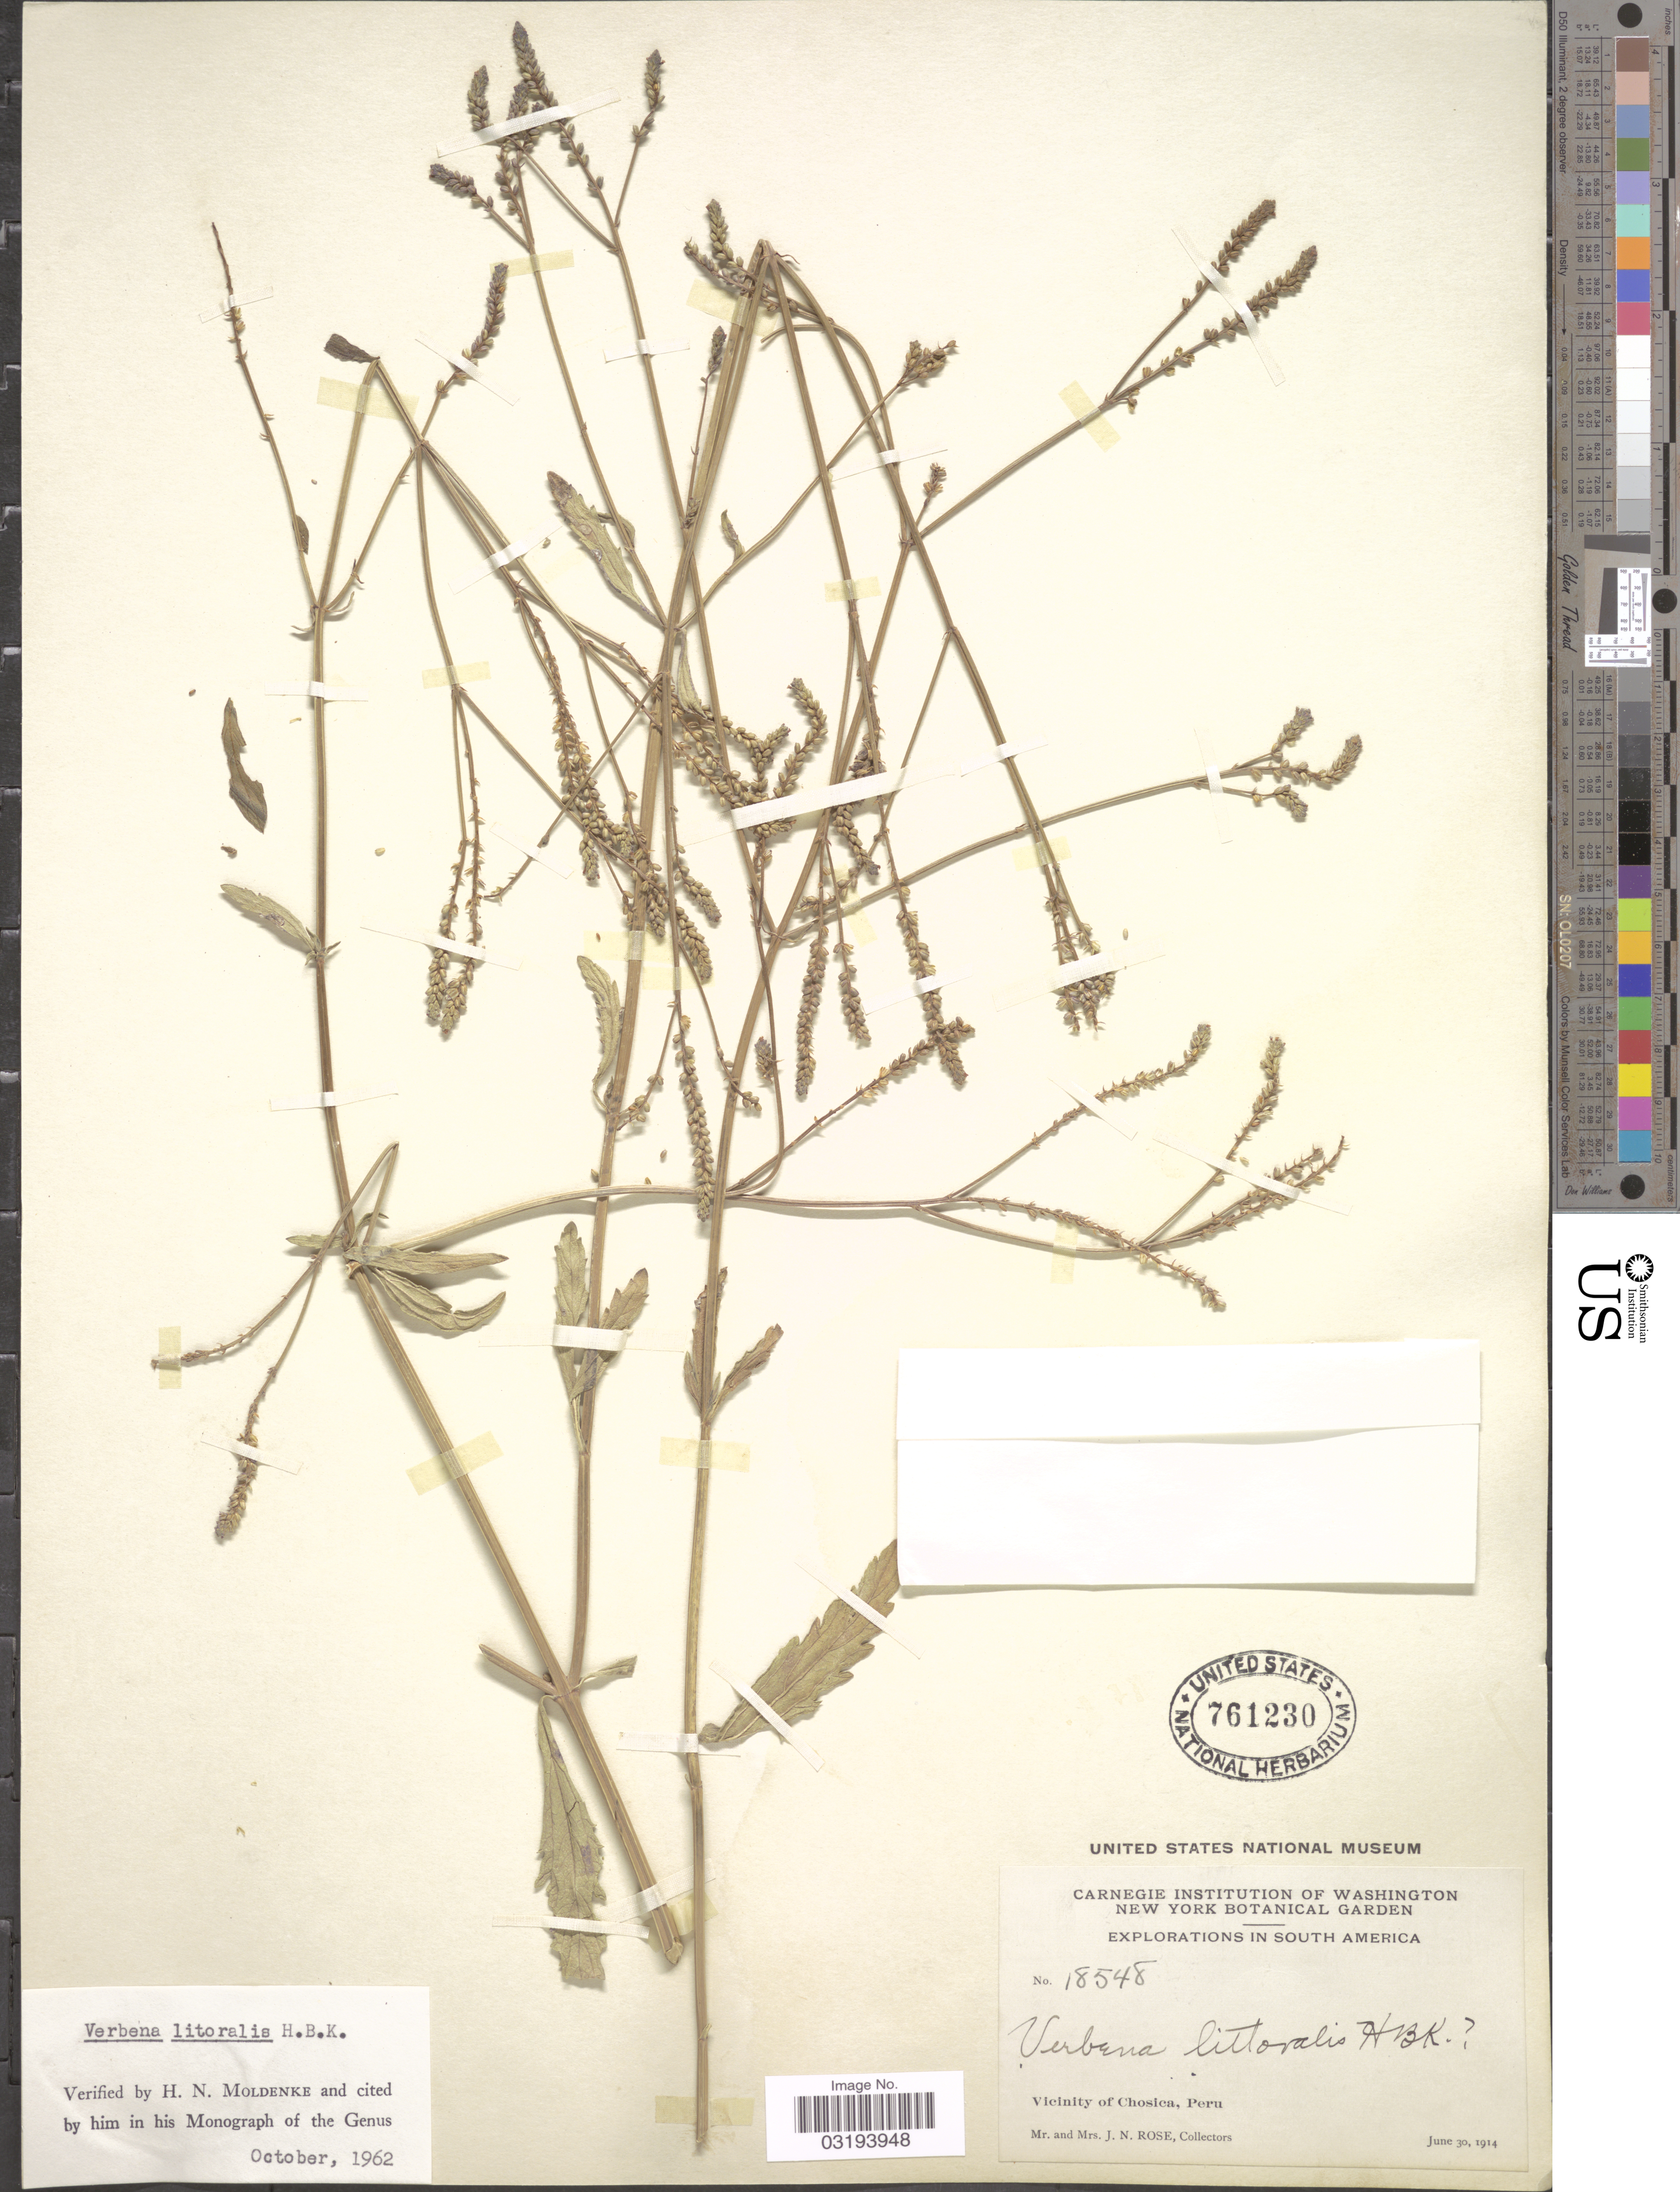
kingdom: Plantae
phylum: Tracheophyta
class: Magnoliopsida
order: Lamiales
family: Verbenaceae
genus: Verbena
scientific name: Verbena litoralis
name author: Kunth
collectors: J. N. Rose & L. B. Rose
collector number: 18548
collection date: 1914-06-30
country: Peru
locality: Vicinity of Chosica.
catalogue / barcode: US 761230